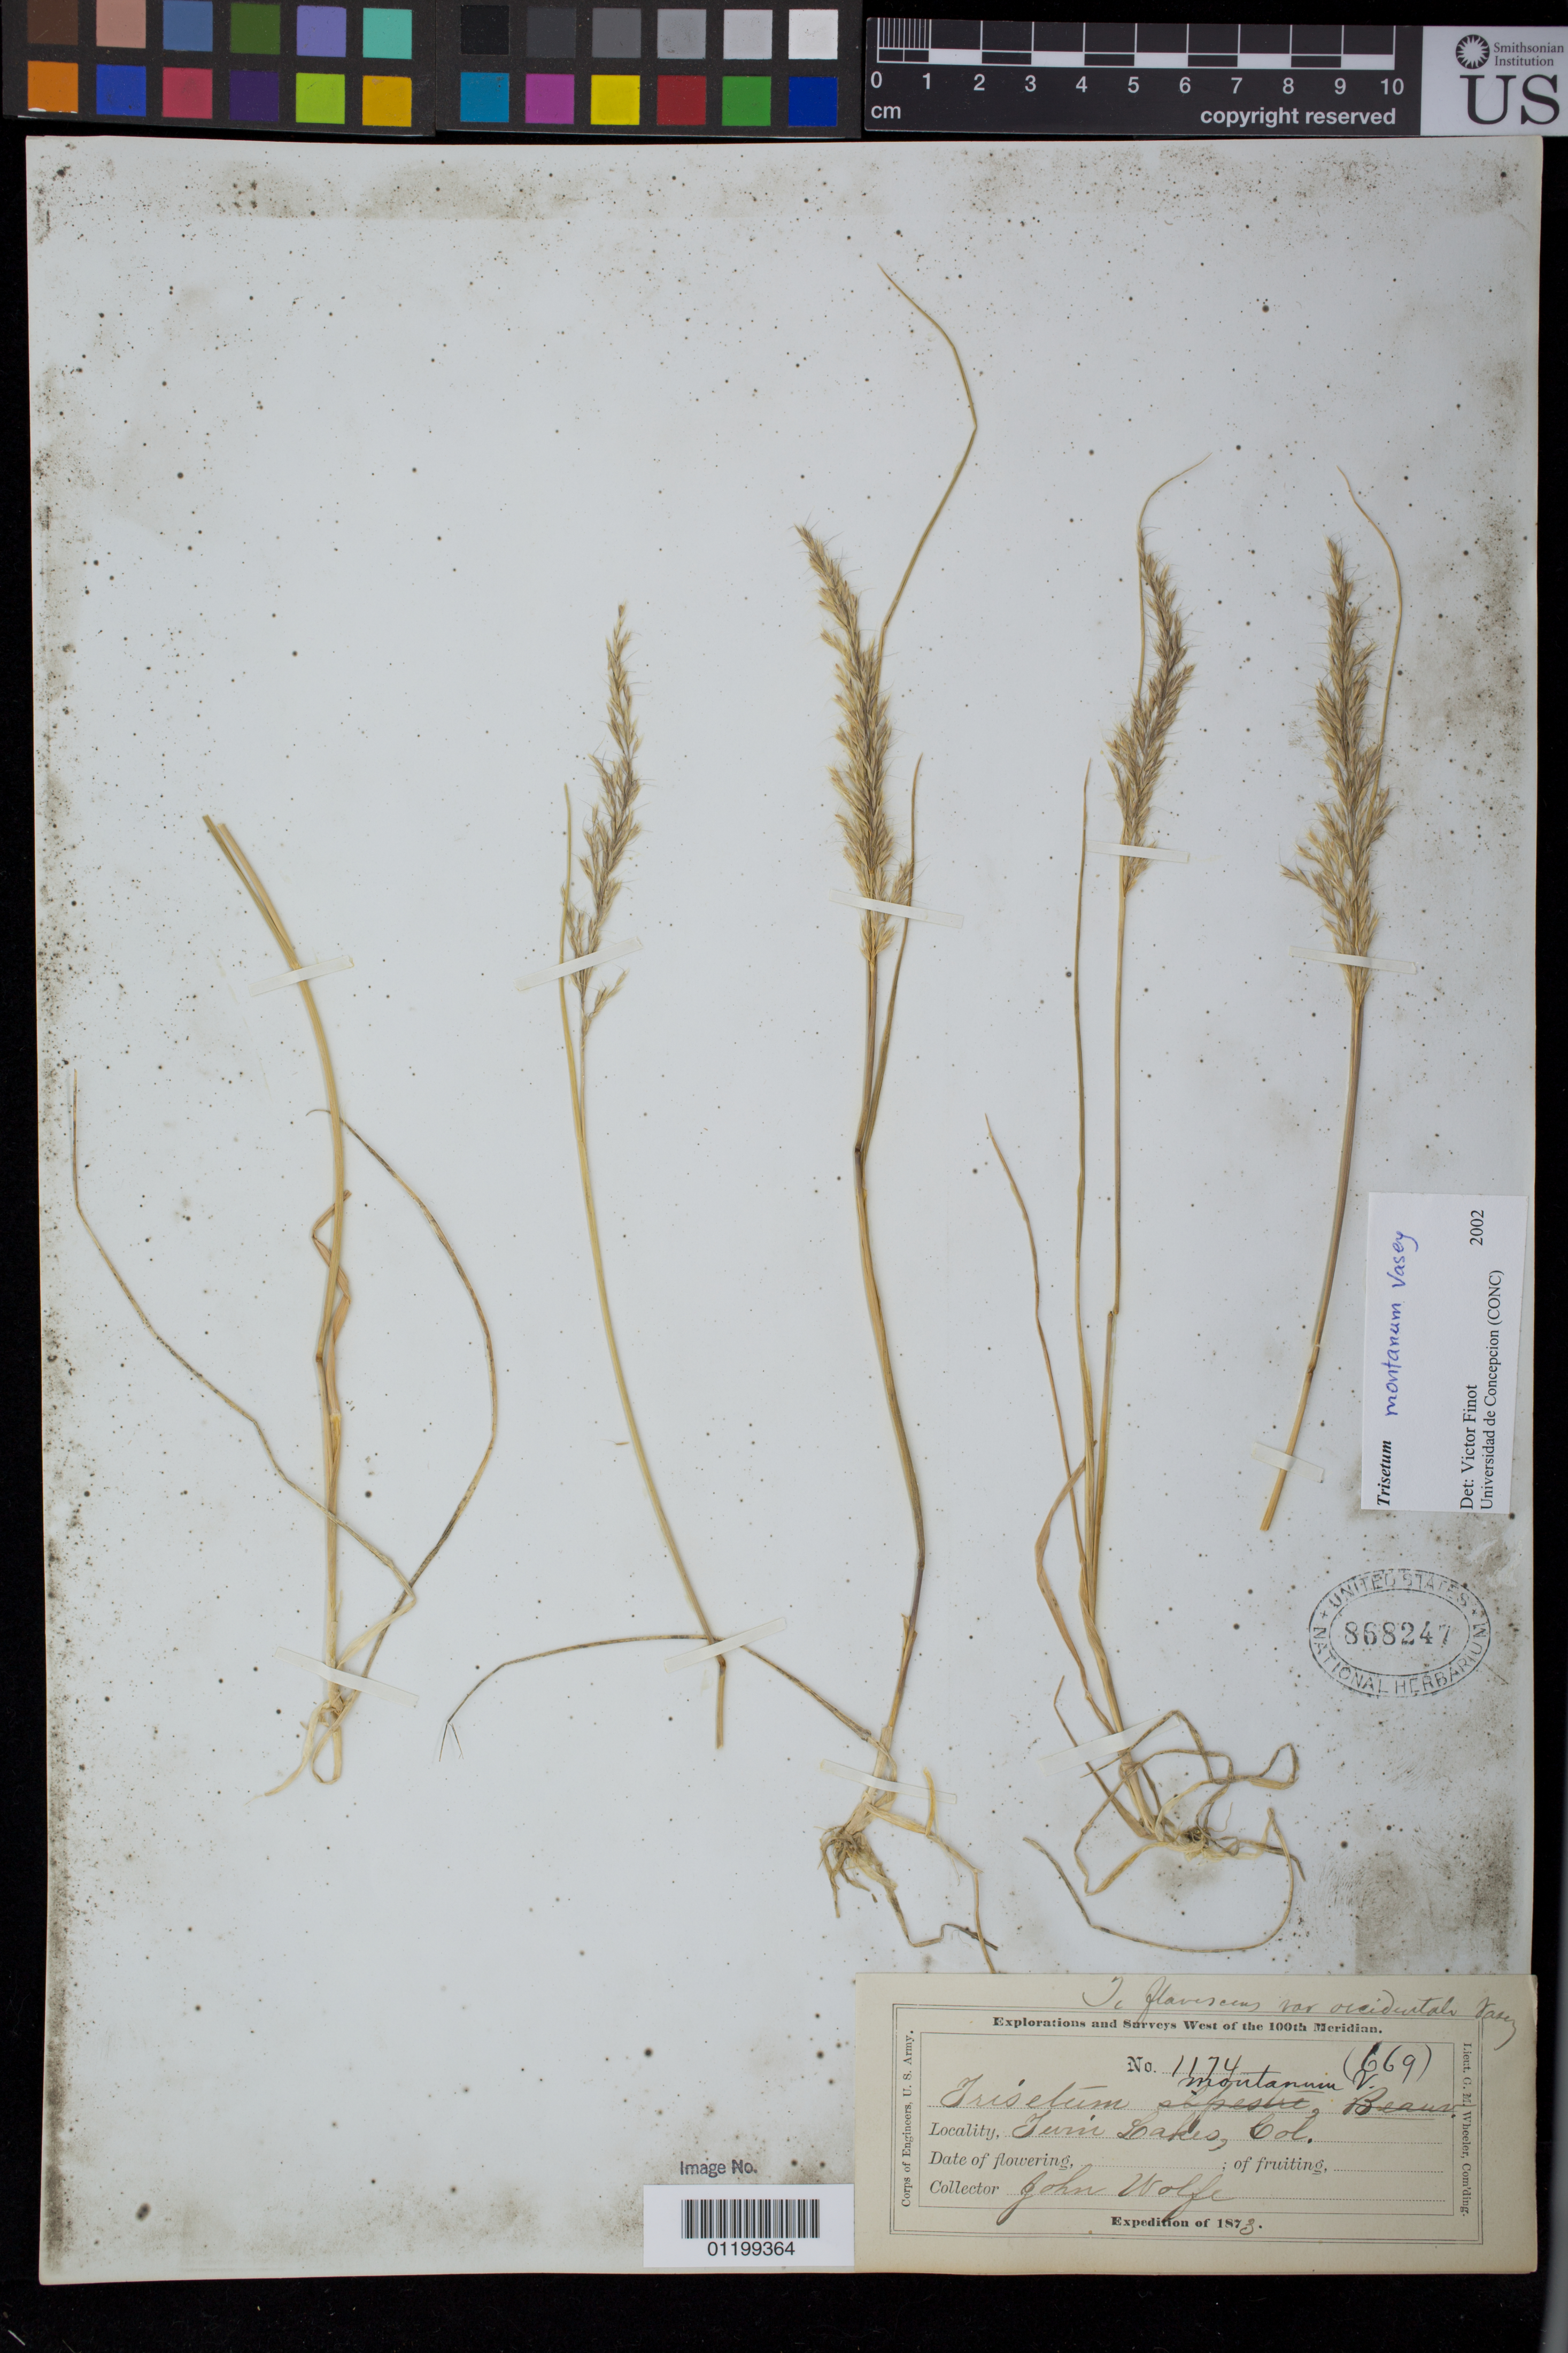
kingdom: Plantae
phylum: Tracheophyta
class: Liliopsida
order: Poales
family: Poaceae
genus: Trisetum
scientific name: Trisetum montanum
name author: Vasey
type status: Original Material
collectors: J. Wolfe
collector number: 1174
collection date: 1873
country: United States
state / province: Colorado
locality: Twin Lakes.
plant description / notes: This specimen is (indirectly) cited in protologue. However no type definitely indicated, several sheets of original material that have variously been considered as types are in the type herbarium and several more sheets of original material remain filed in the main herbarium. Protologue, "This must include what I published in Wheeler's Report, Vol. VI., as T. alpestre, Beaur." [sic., orig. "Beauv."]... Vasey cited in Wheeler's report (1878, 6: 294), "Twin Lakes, Colorado, 1873 (1174)."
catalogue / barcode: US 868247